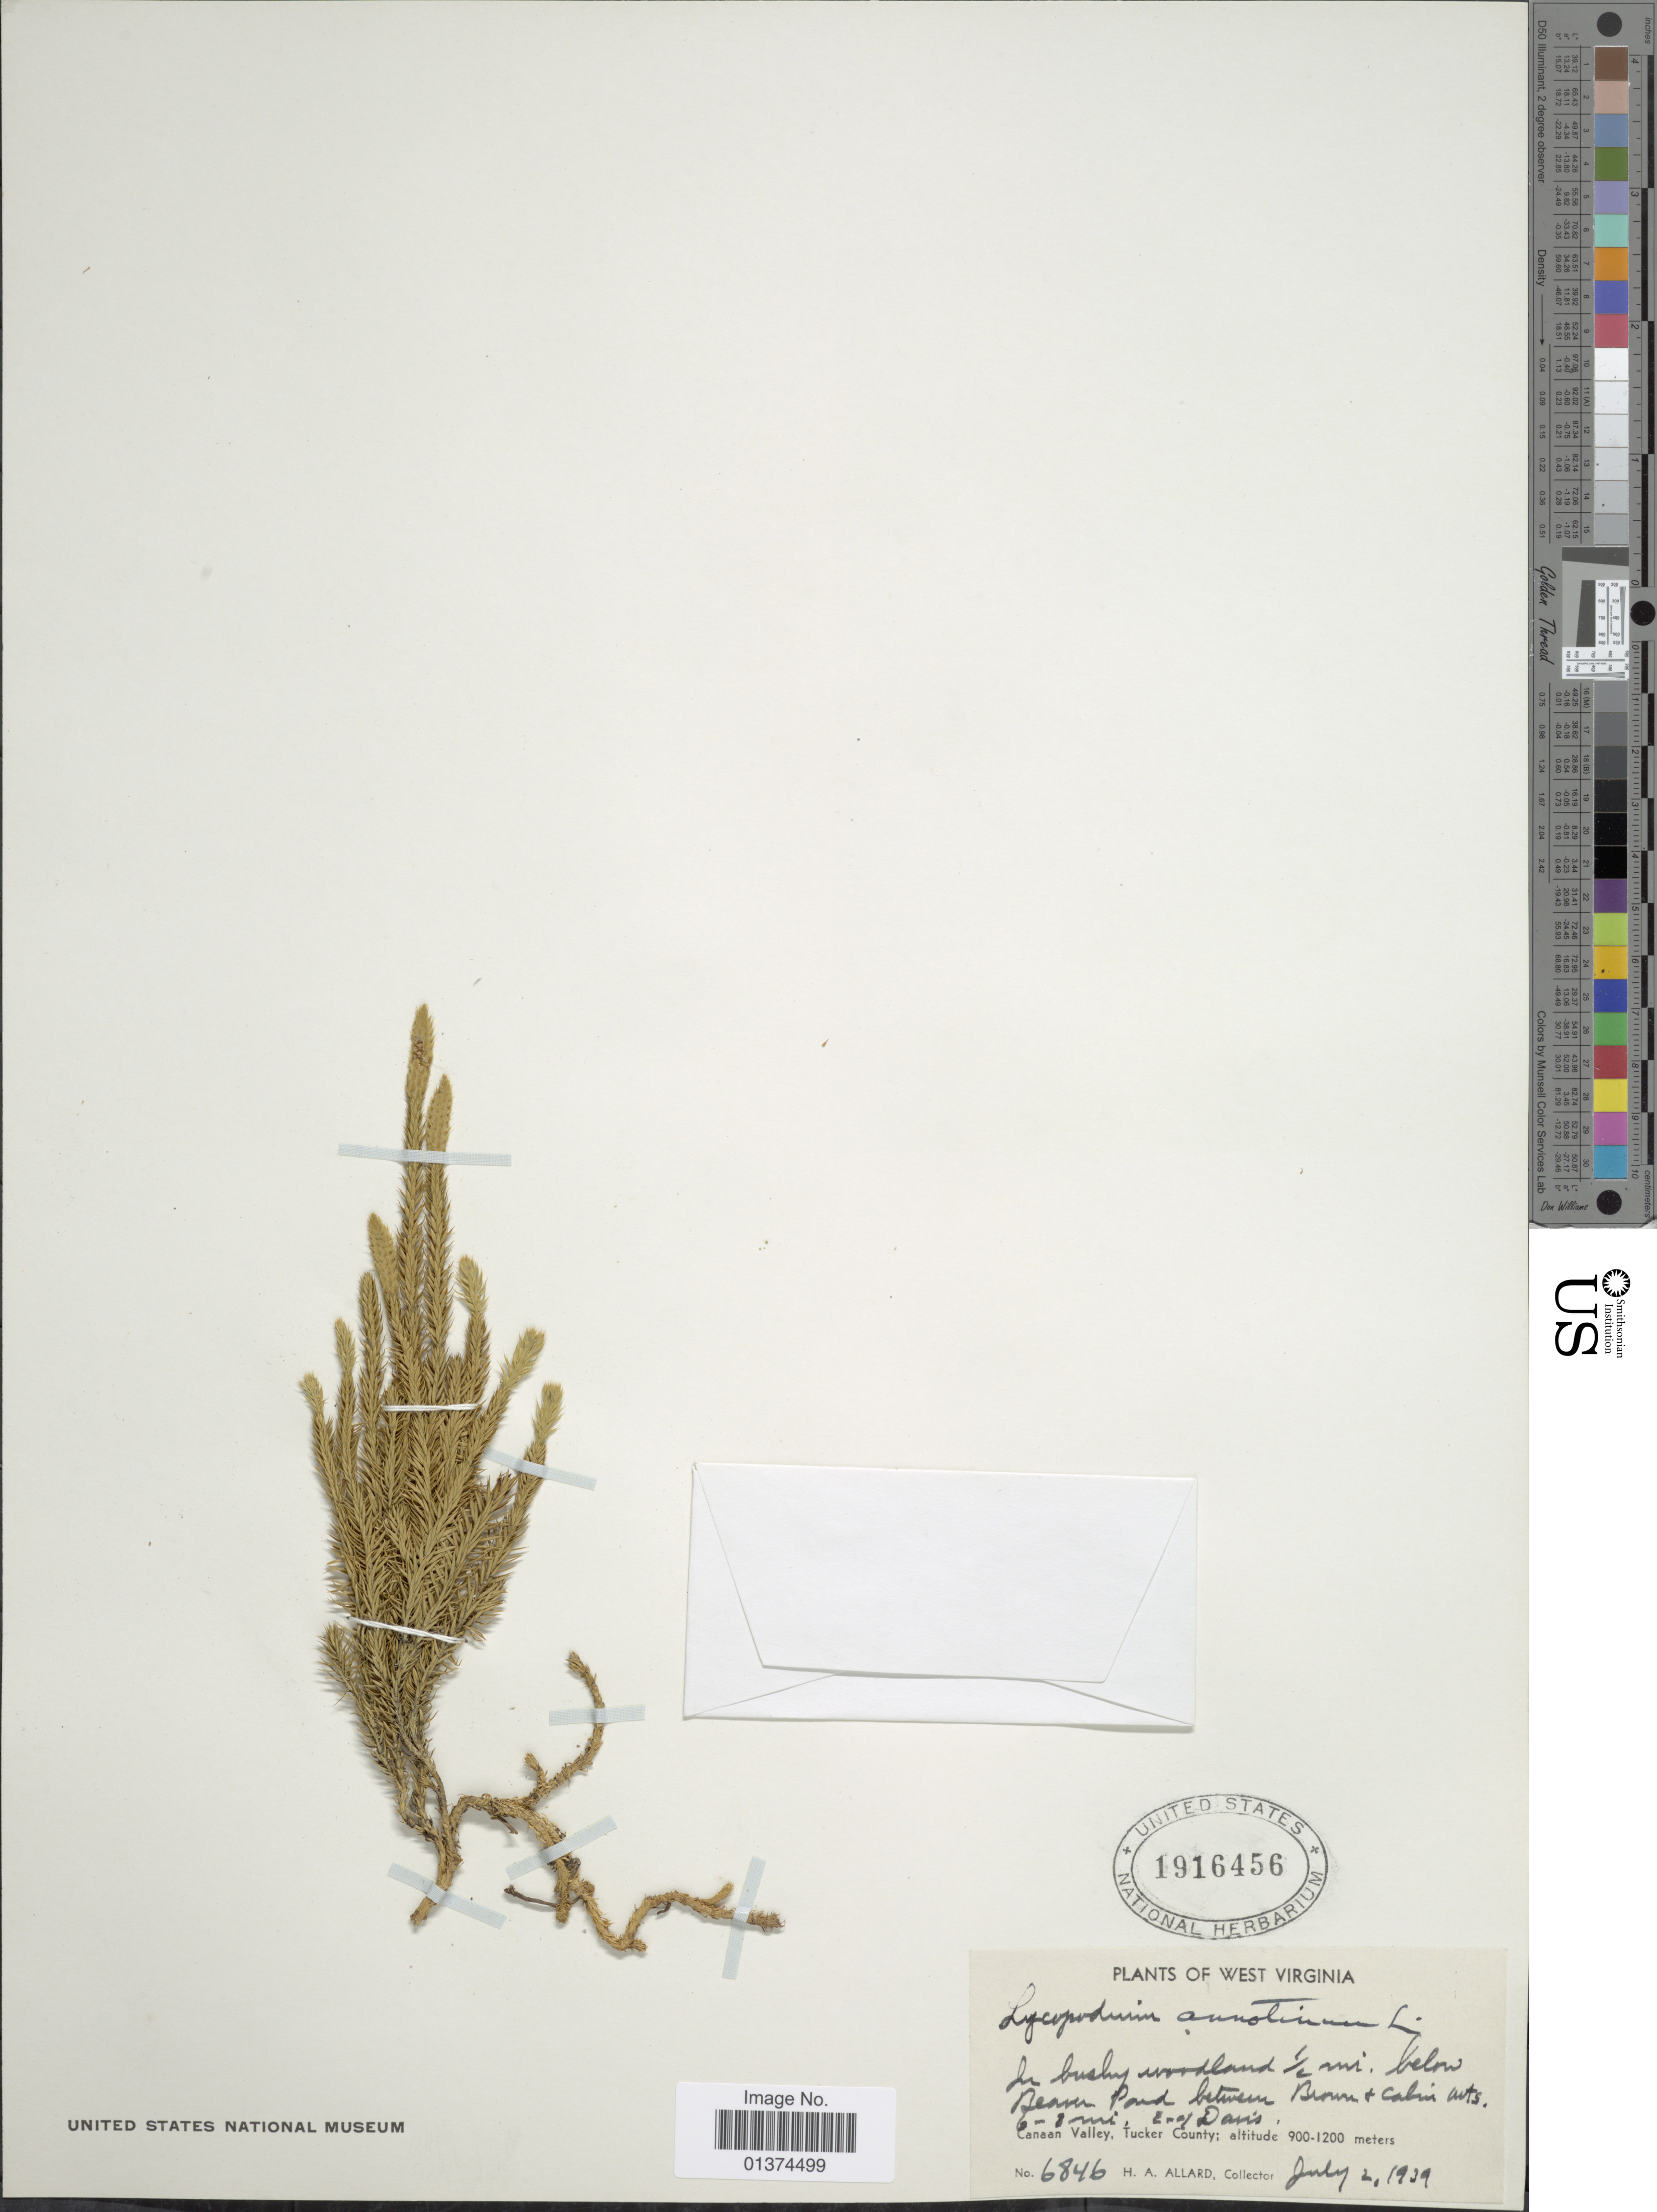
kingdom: Plantae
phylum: Tracheophyta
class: Lycopodiopsida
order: Lycopodiales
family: Lycopodiaceae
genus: Spinulum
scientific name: Spinulum annotinum subsp. annotinum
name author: (L.) A. Haines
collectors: H. A. Allard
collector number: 6846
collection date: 1939-07-02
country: United States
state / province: West Virginia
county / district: Tucker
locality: In bushy woodland ½ mi. below Beaver Pond between Brown & Cabin Mts, 6-8 mi, E of Davis, Canaan Valley, Tucker County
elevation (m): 900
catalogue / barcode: US 1916456